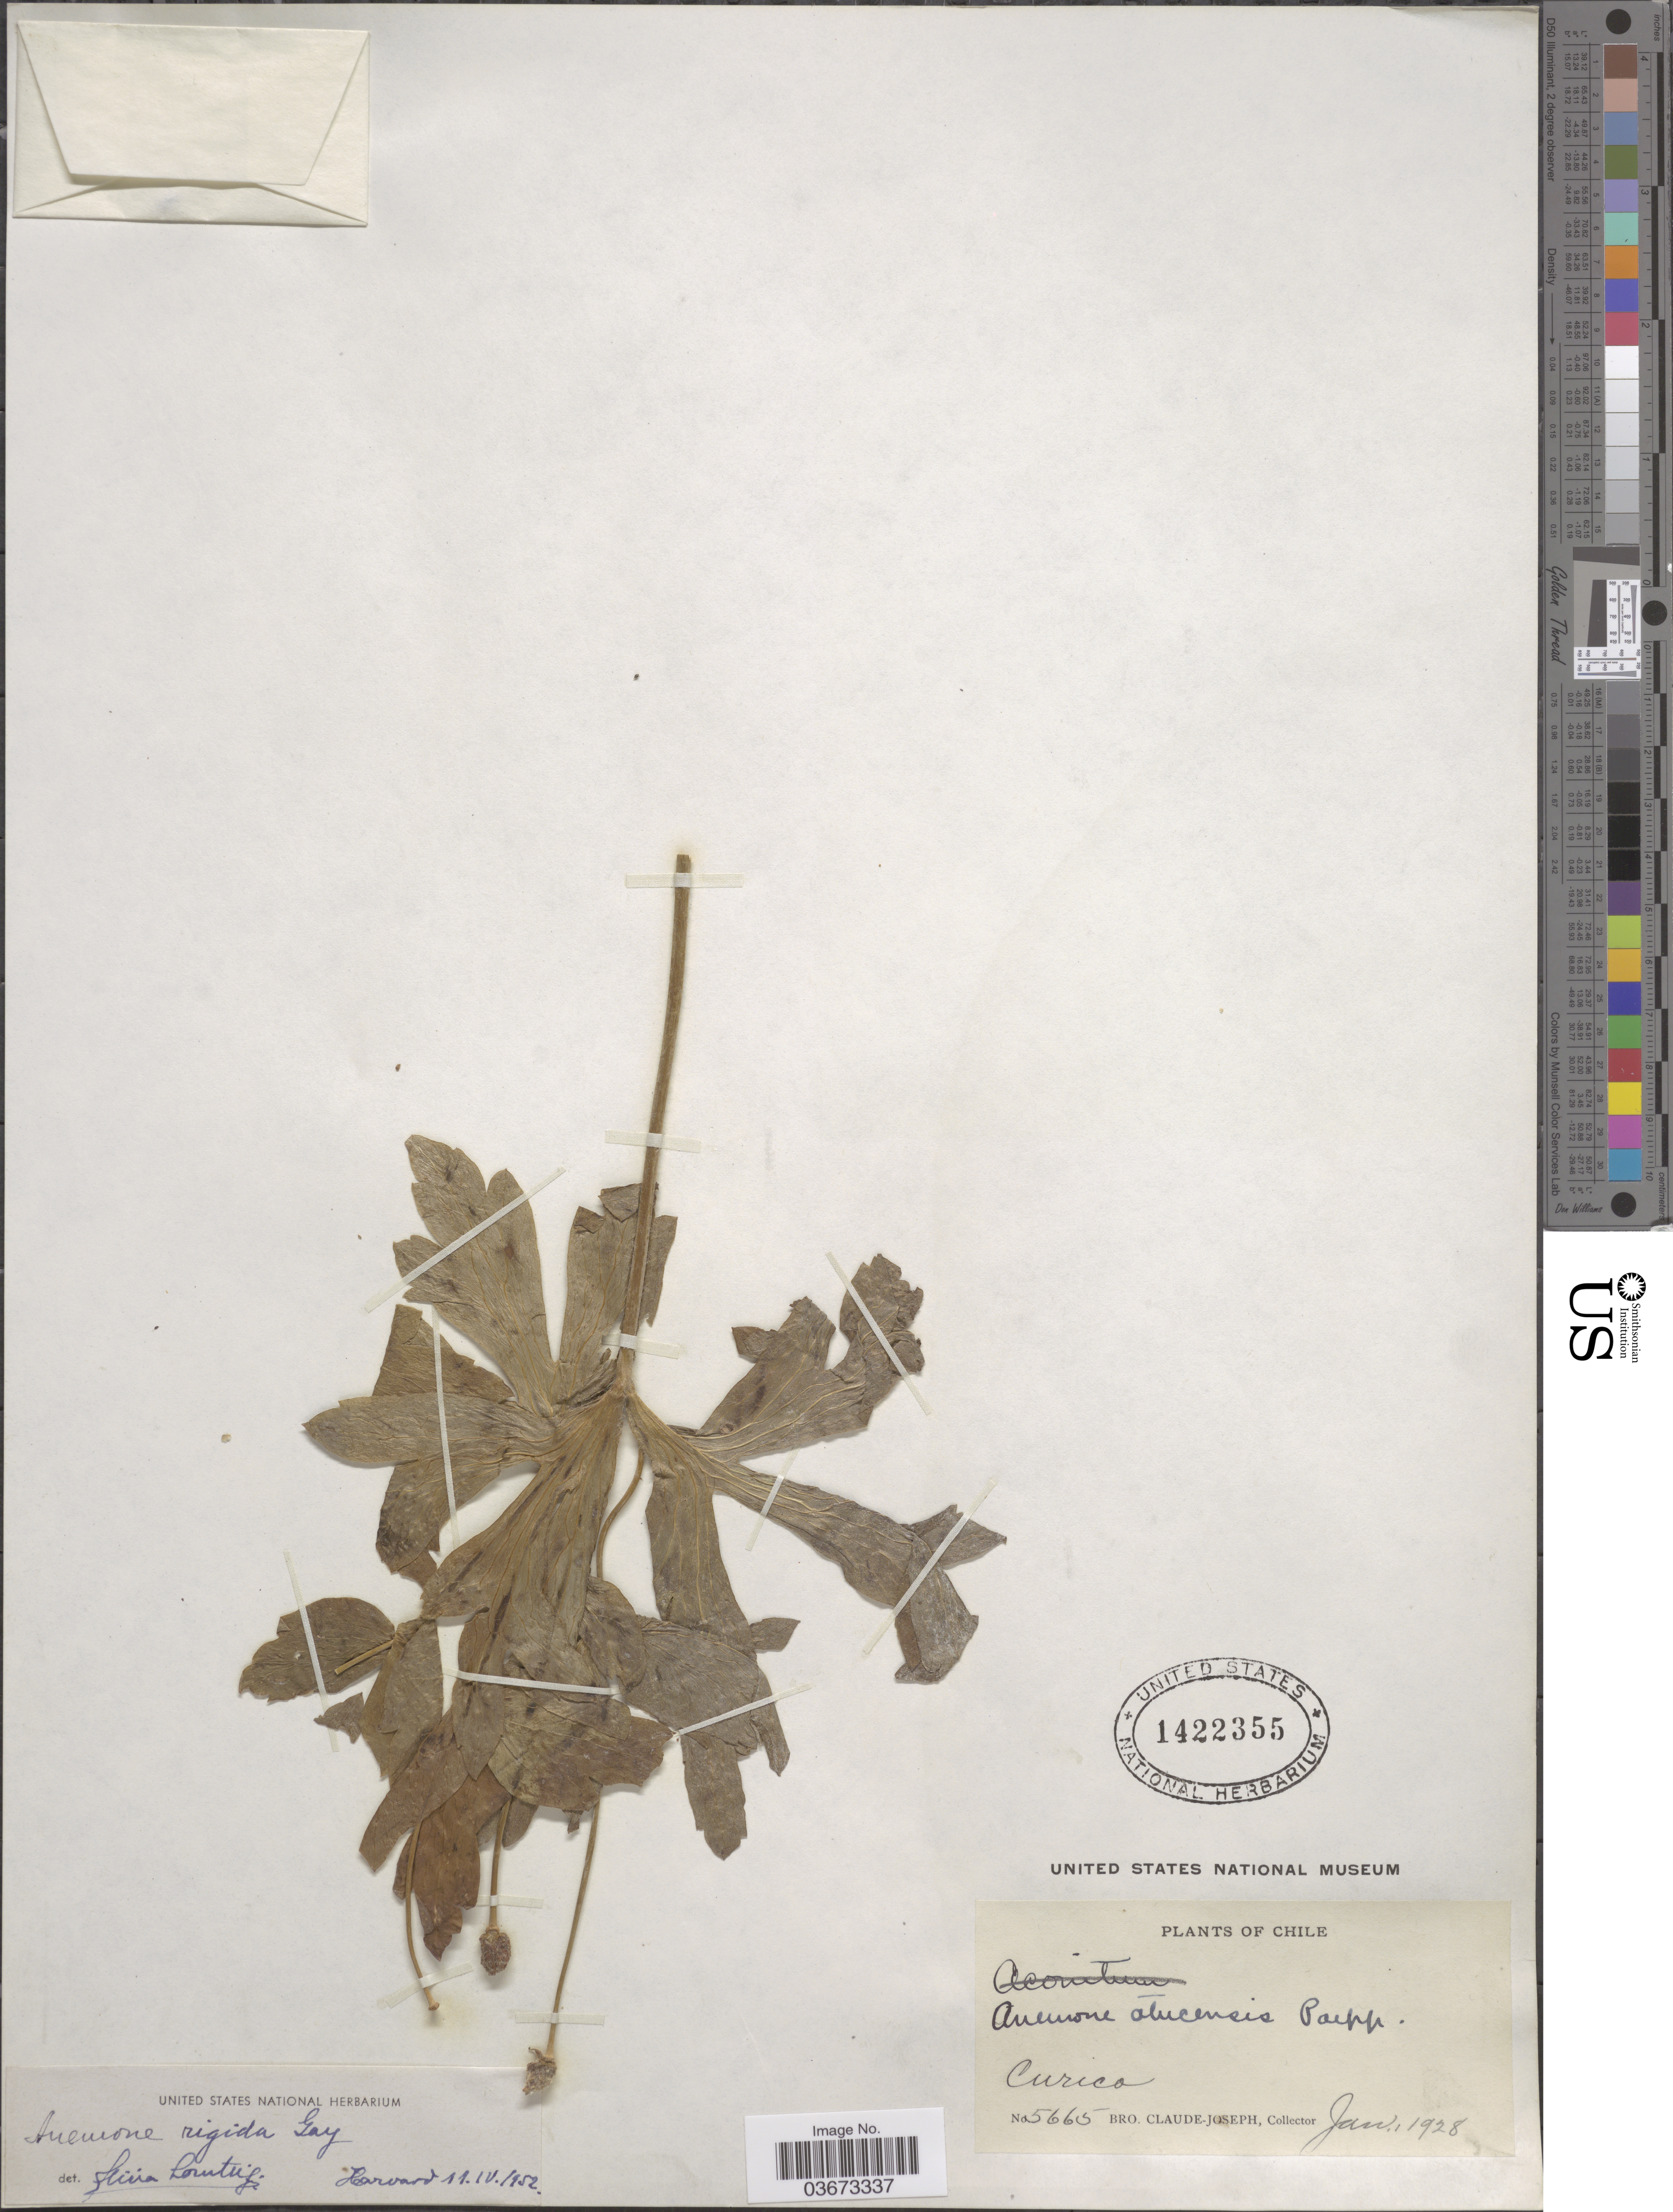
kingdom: Plantae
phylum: Tracheophyta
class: Magnoliopsida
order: Ranunculales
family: Ranunculaceae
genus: Anemone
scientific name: Anemone rigida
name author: Gay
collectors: Bro. Claude-Joseph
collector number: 5665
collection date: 1928-01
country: Chile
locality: Curico.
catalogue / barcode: US 1422355